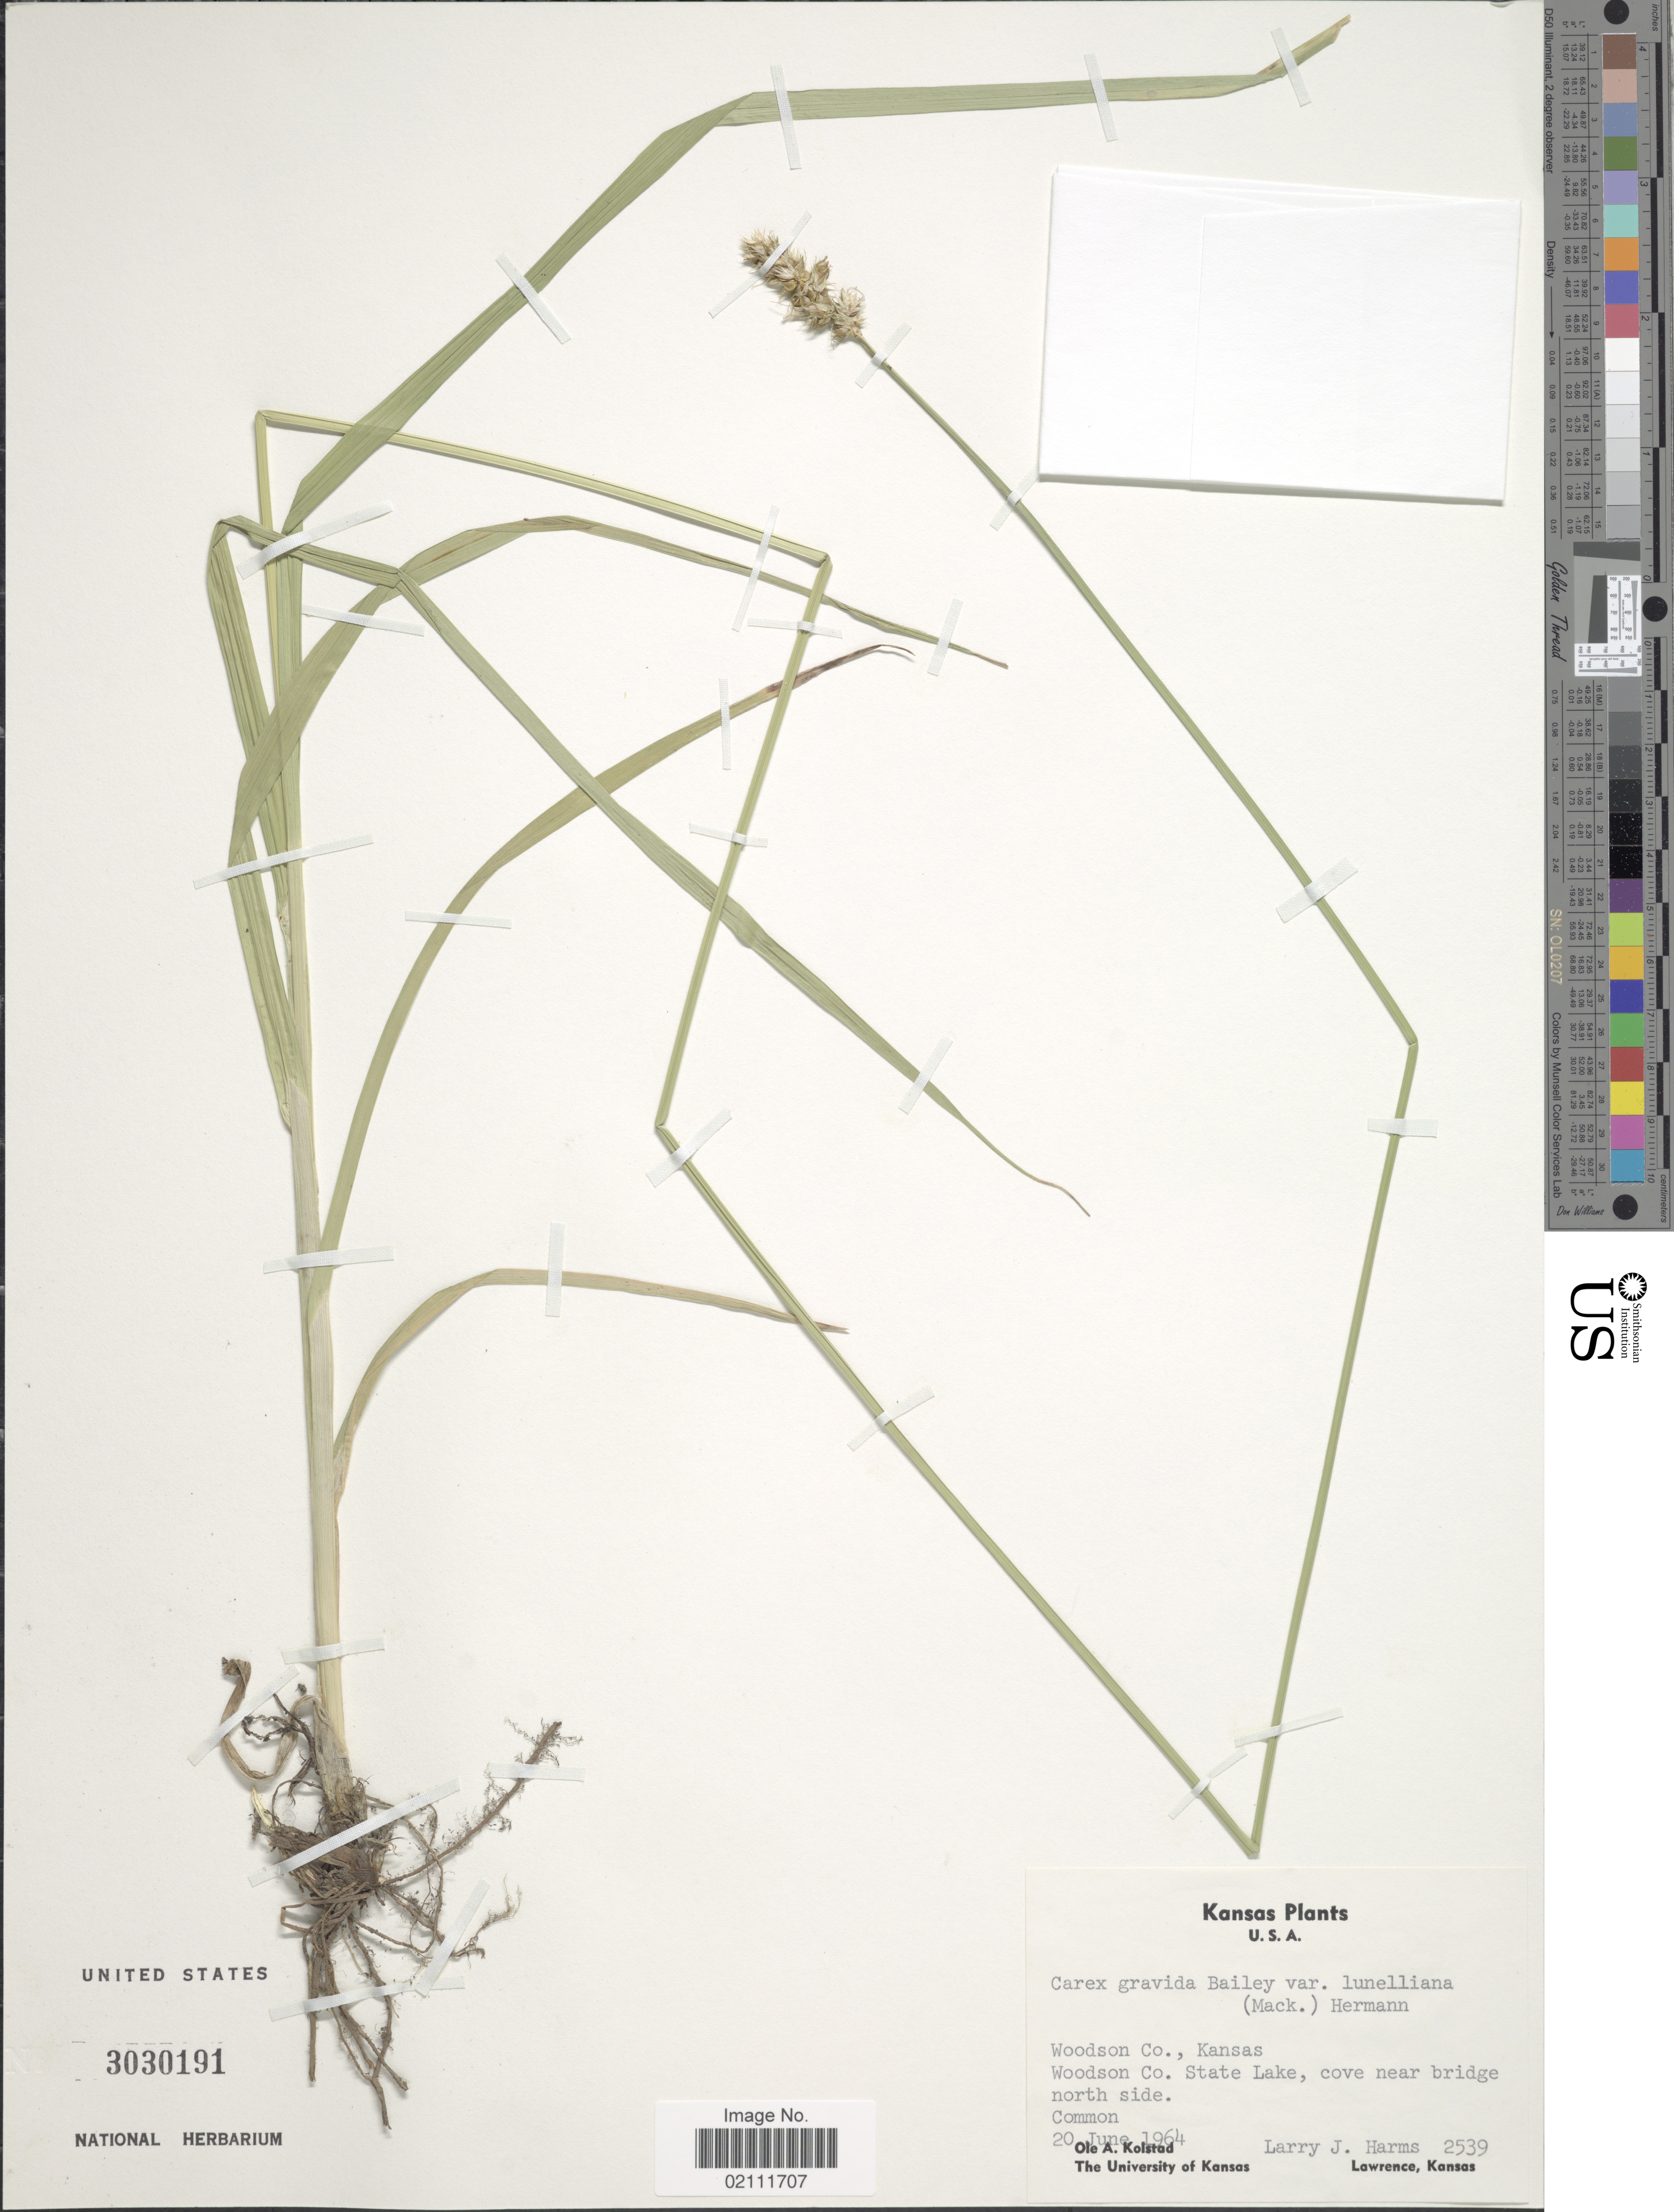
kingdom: Plantae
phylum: Tracheophyta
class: Liliopsida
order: Poales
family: Cyperaceae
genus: Carex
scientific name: Carex gravida var. lunelliana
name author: (Mack.) F.J. Herm.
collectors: O. Kolstad & L. Harms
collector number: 2539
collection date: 1964-06-20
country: United States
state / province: Kansas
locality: Woodson Co., Woodso State Lake, cove near bridge north side.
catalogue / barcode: US 3030191